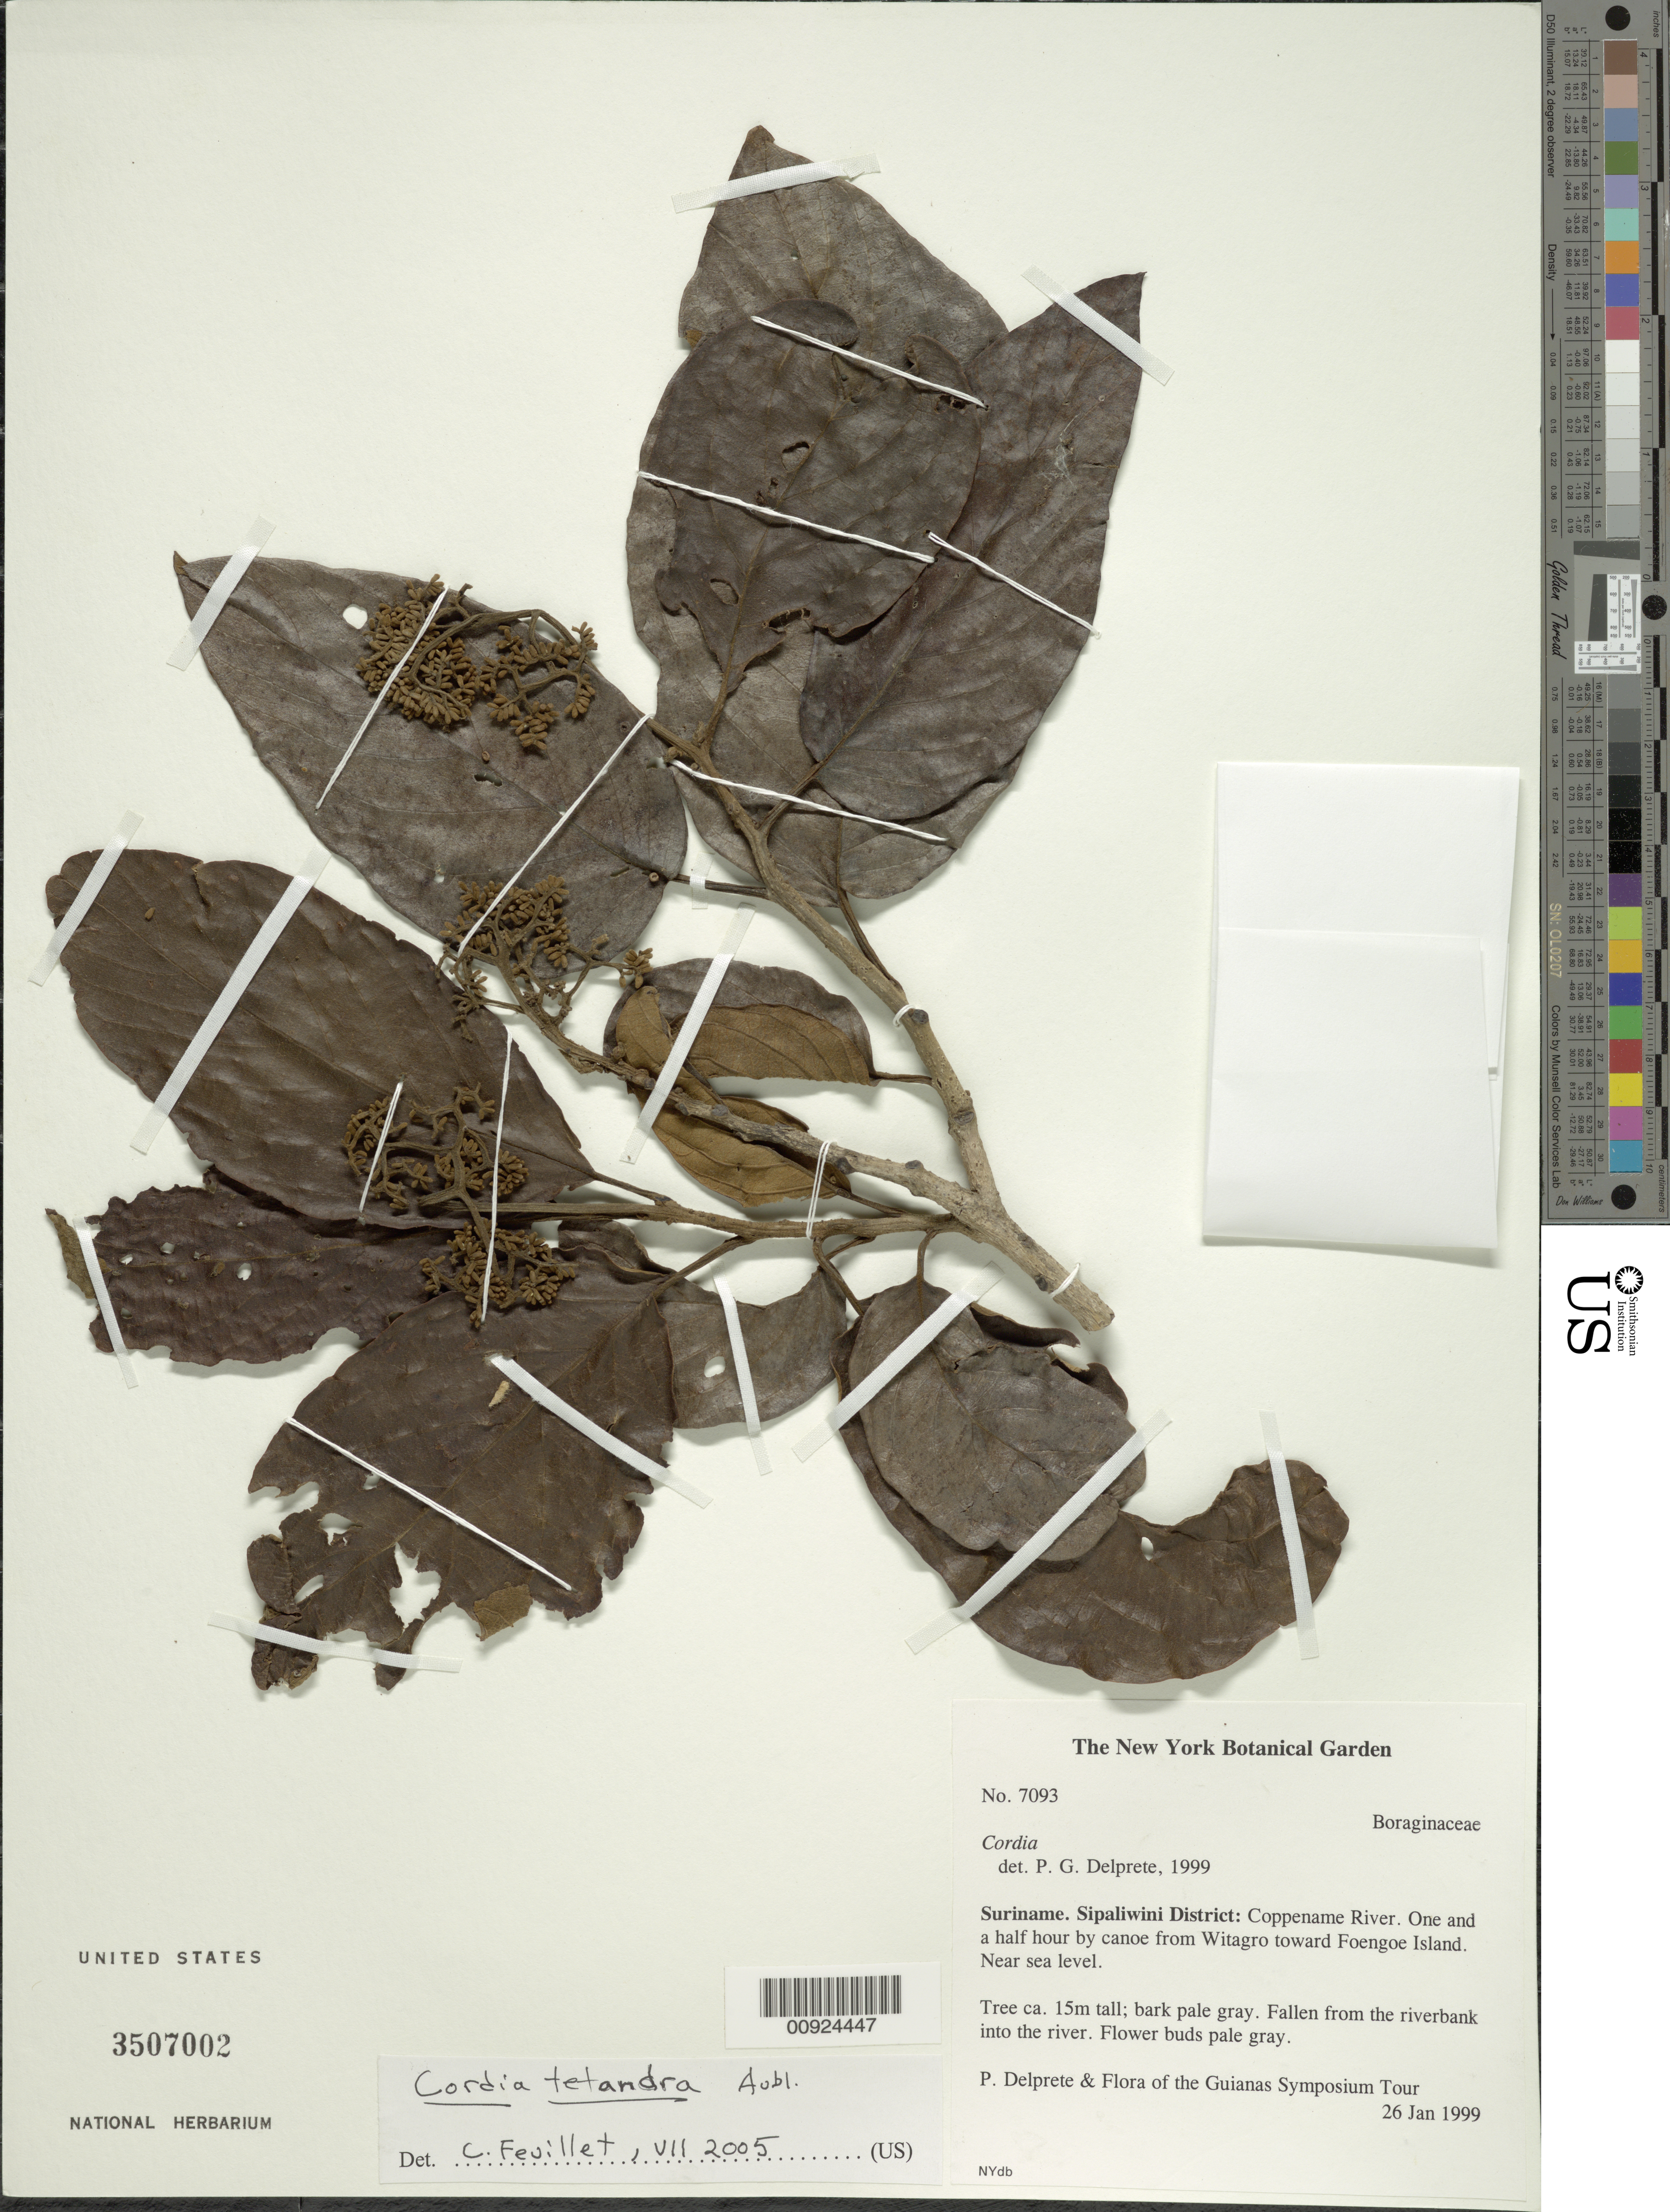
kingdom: Plantae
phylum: Tracheophyta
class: Magnoliopsida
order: Boraginales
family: Cordiaceae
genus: Cordia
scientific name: Cordia tetrandra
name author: Aubl.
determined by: Feuillet, C.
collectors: P. G. Delprete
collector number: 7093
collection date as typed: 26-Jan-99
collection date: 1999-01-26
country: Suriname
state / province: Sipaliwini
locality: Coppename River, one and a half hour by cnaoe from Witagro toward Foengoe Island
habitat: Fallen from the riverbank into the river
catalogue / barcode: US 3507002